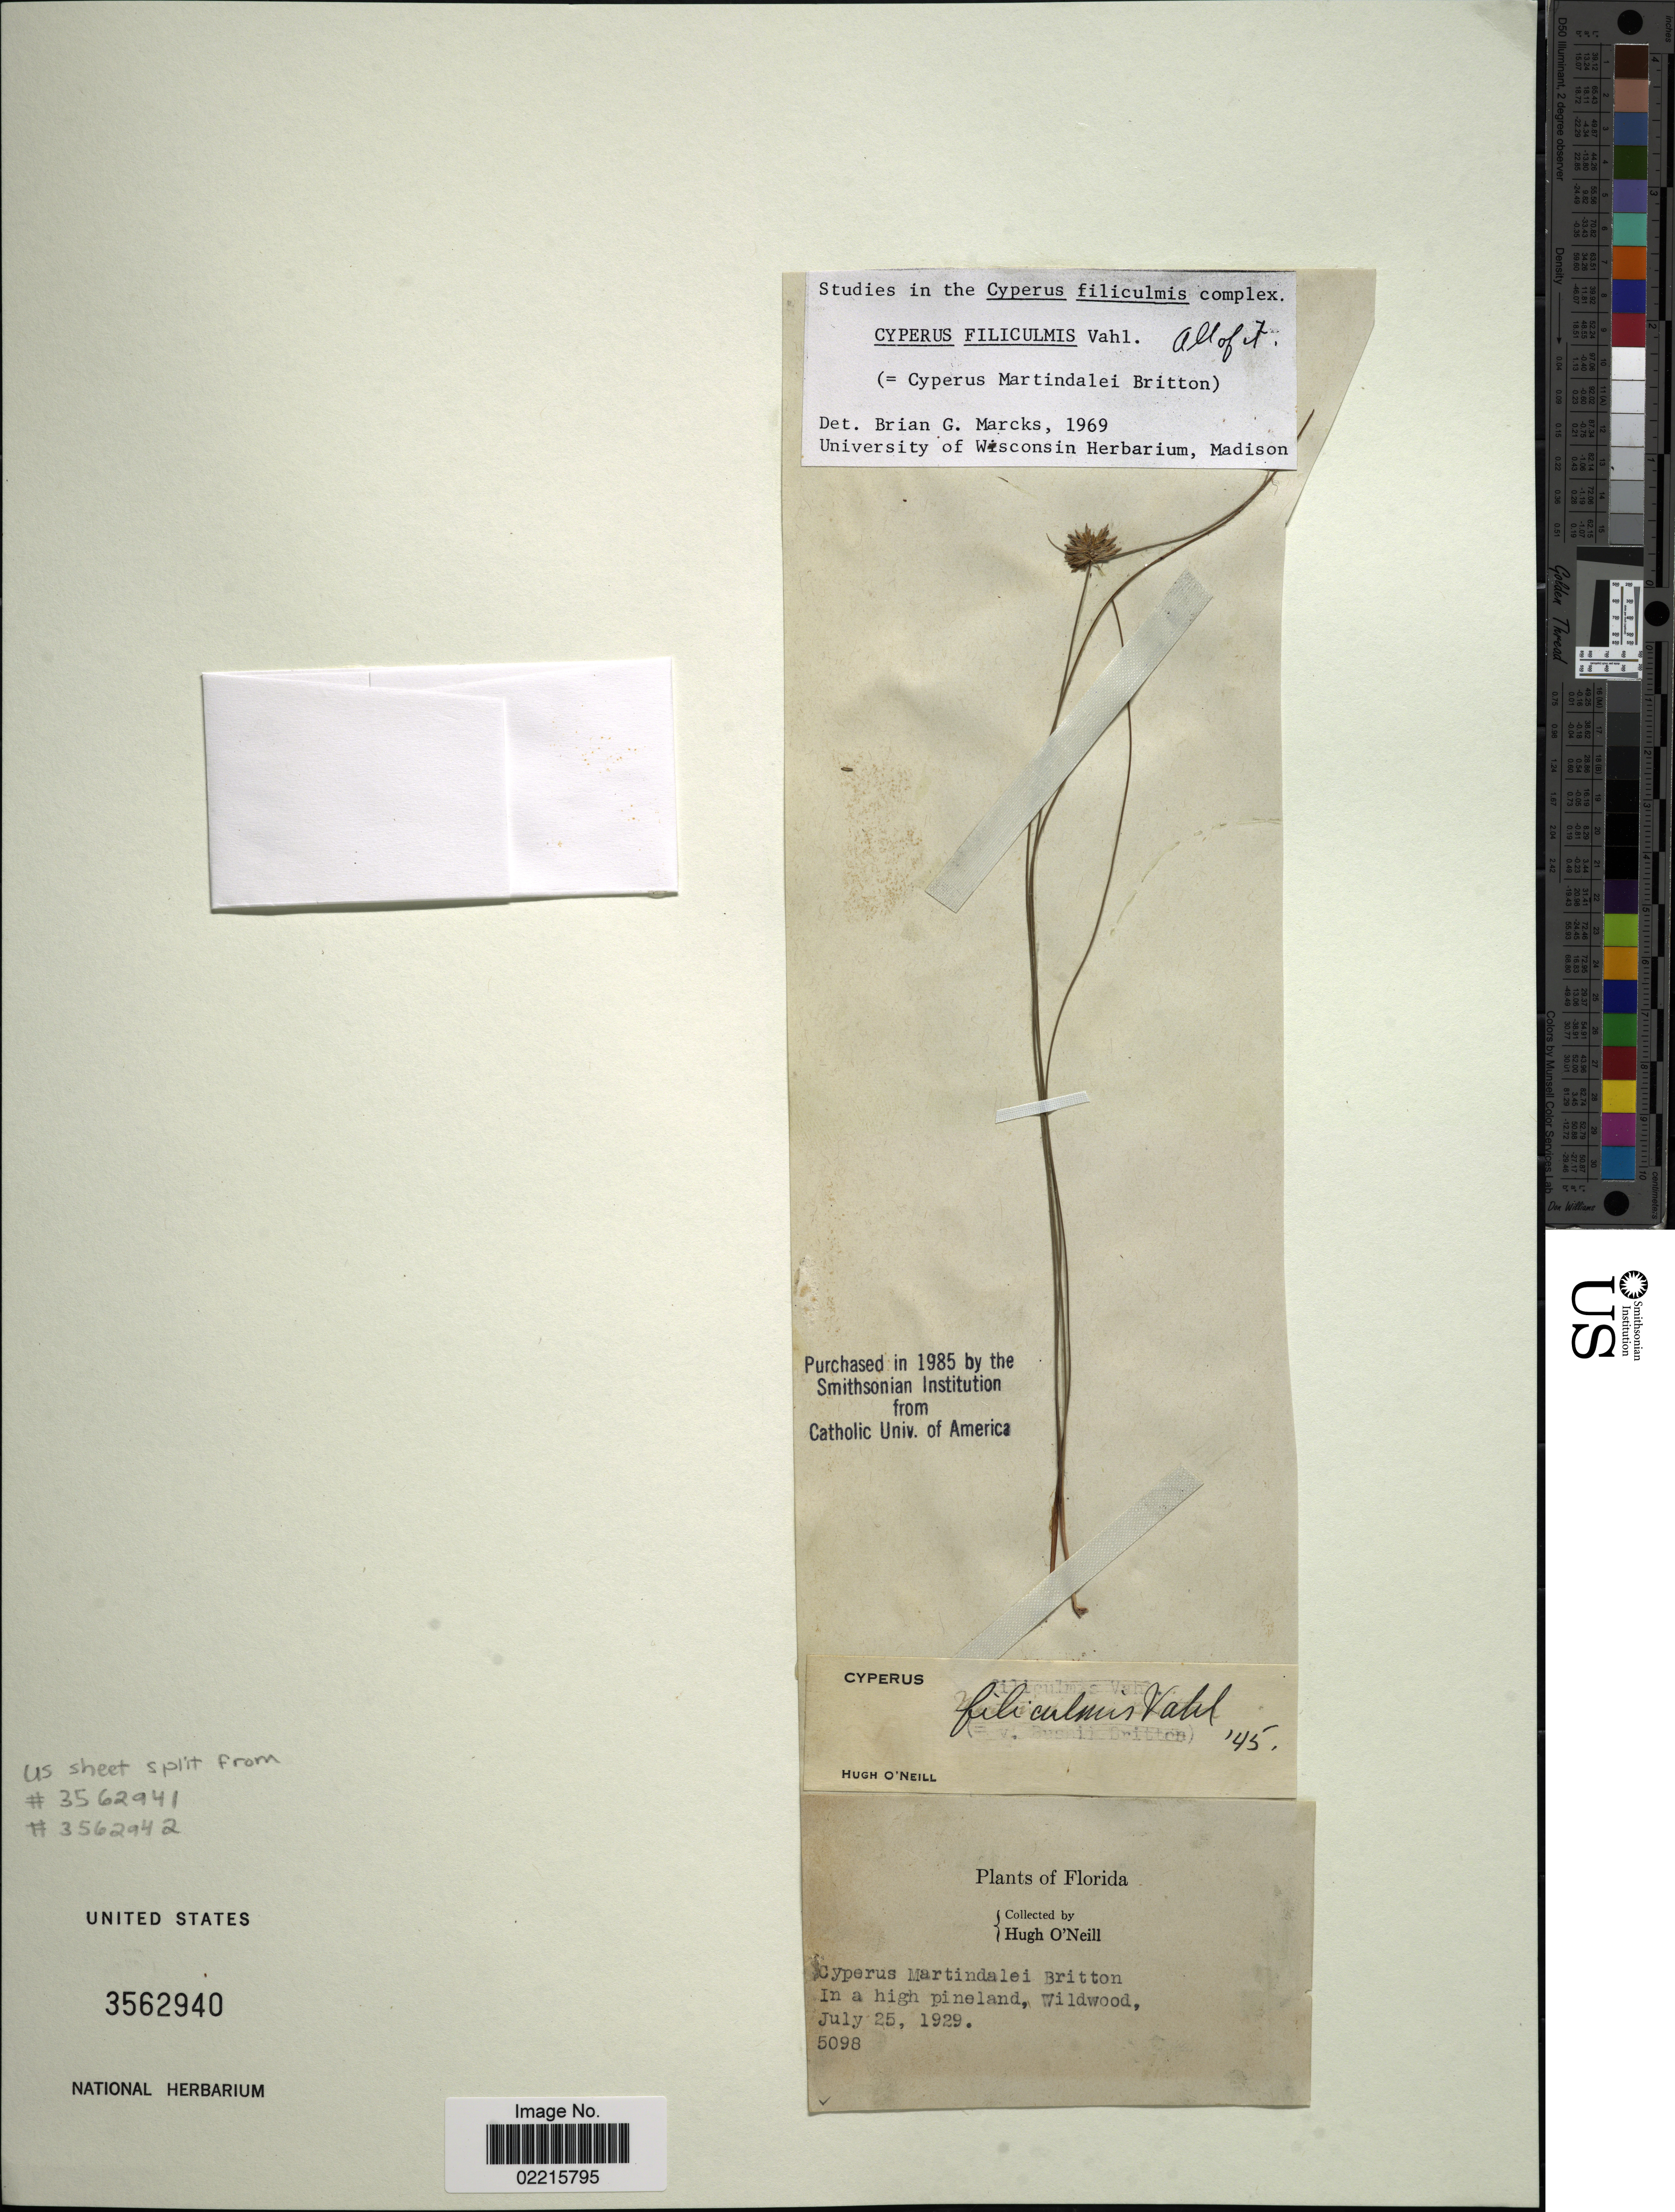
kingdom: Plantae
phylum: Tracheophyta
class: Liliopsida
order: Poales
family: Cyperaceae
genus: Cyperus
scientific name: Cyperus filiculmis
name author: Vahl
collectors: H. O'Neill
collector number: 5098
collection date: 1929-07-25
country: United States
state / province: Florida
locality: Wildwood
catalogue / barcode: US 3562940